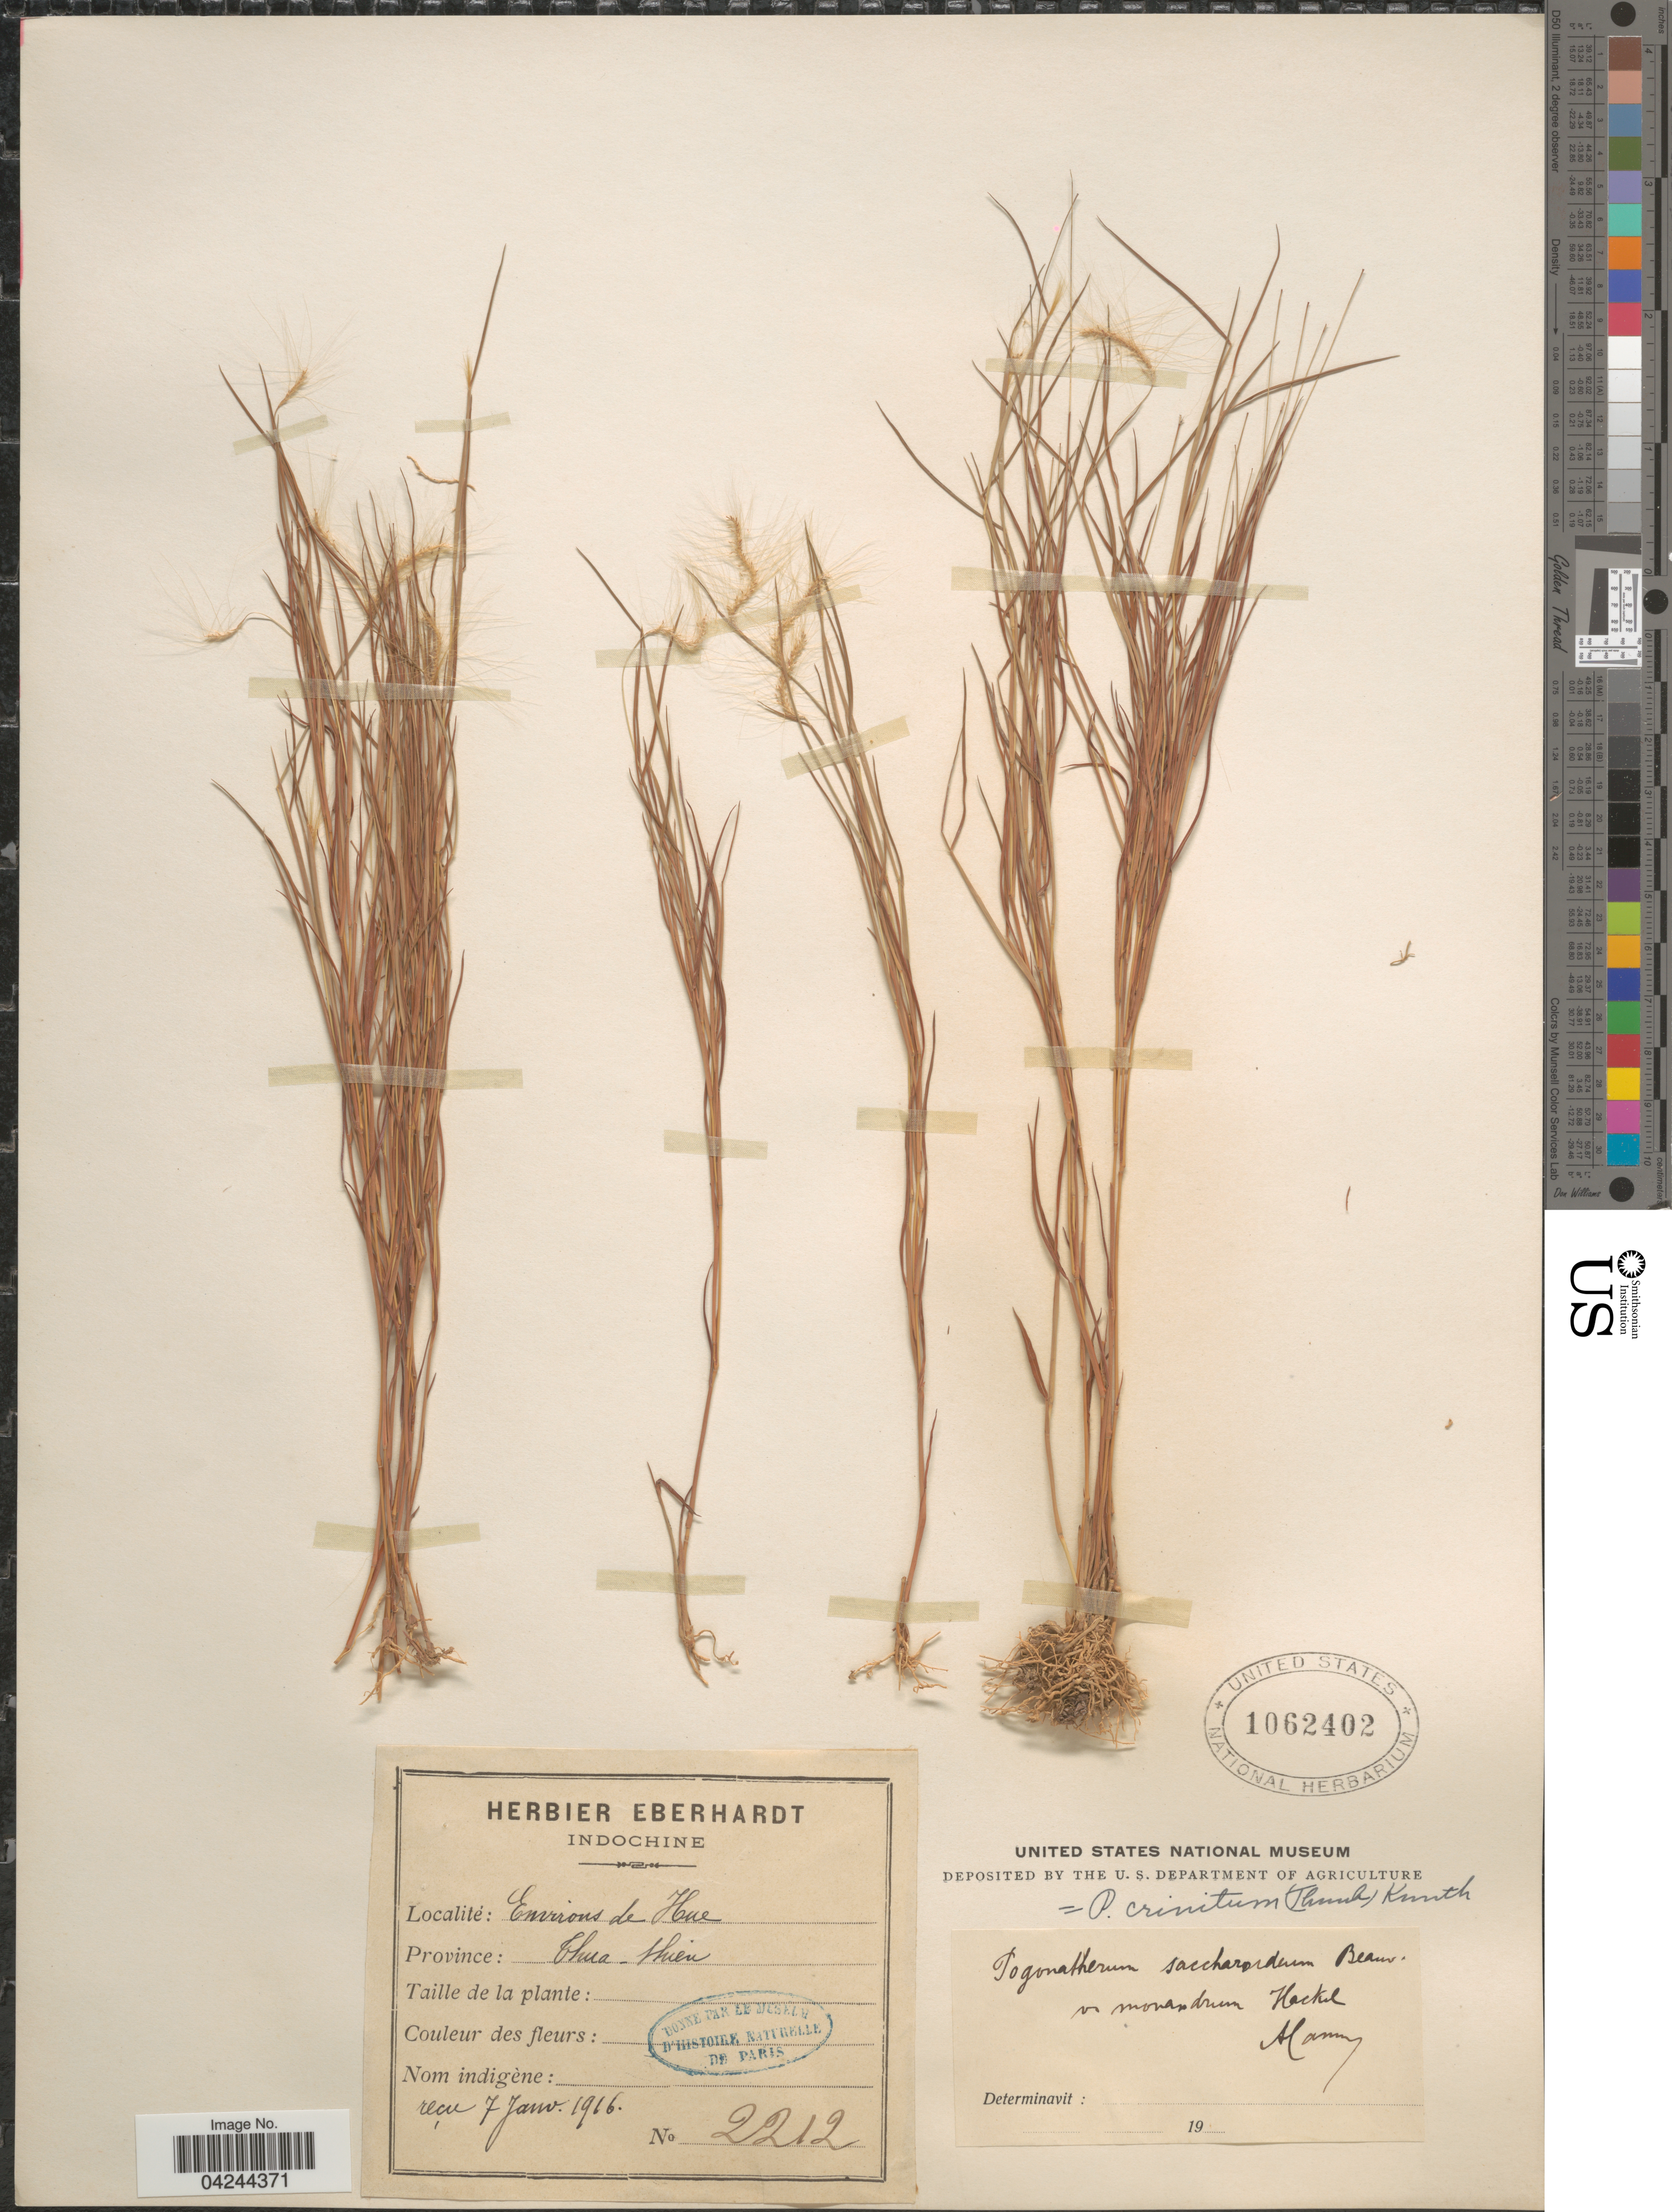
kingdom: Plantae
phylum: Tracheophyta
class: Liliopsida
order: Poales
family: Poaceae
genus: Pogonatherum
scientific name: Pogonatherum crinitum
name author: (Thunb.) Kunth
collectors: ex herb. Eberhardt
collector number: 2212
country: Vietnam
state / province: Thua Thien-Hue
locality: Environs de Hue. Province: Thua-thien.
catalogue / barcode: US 1062402